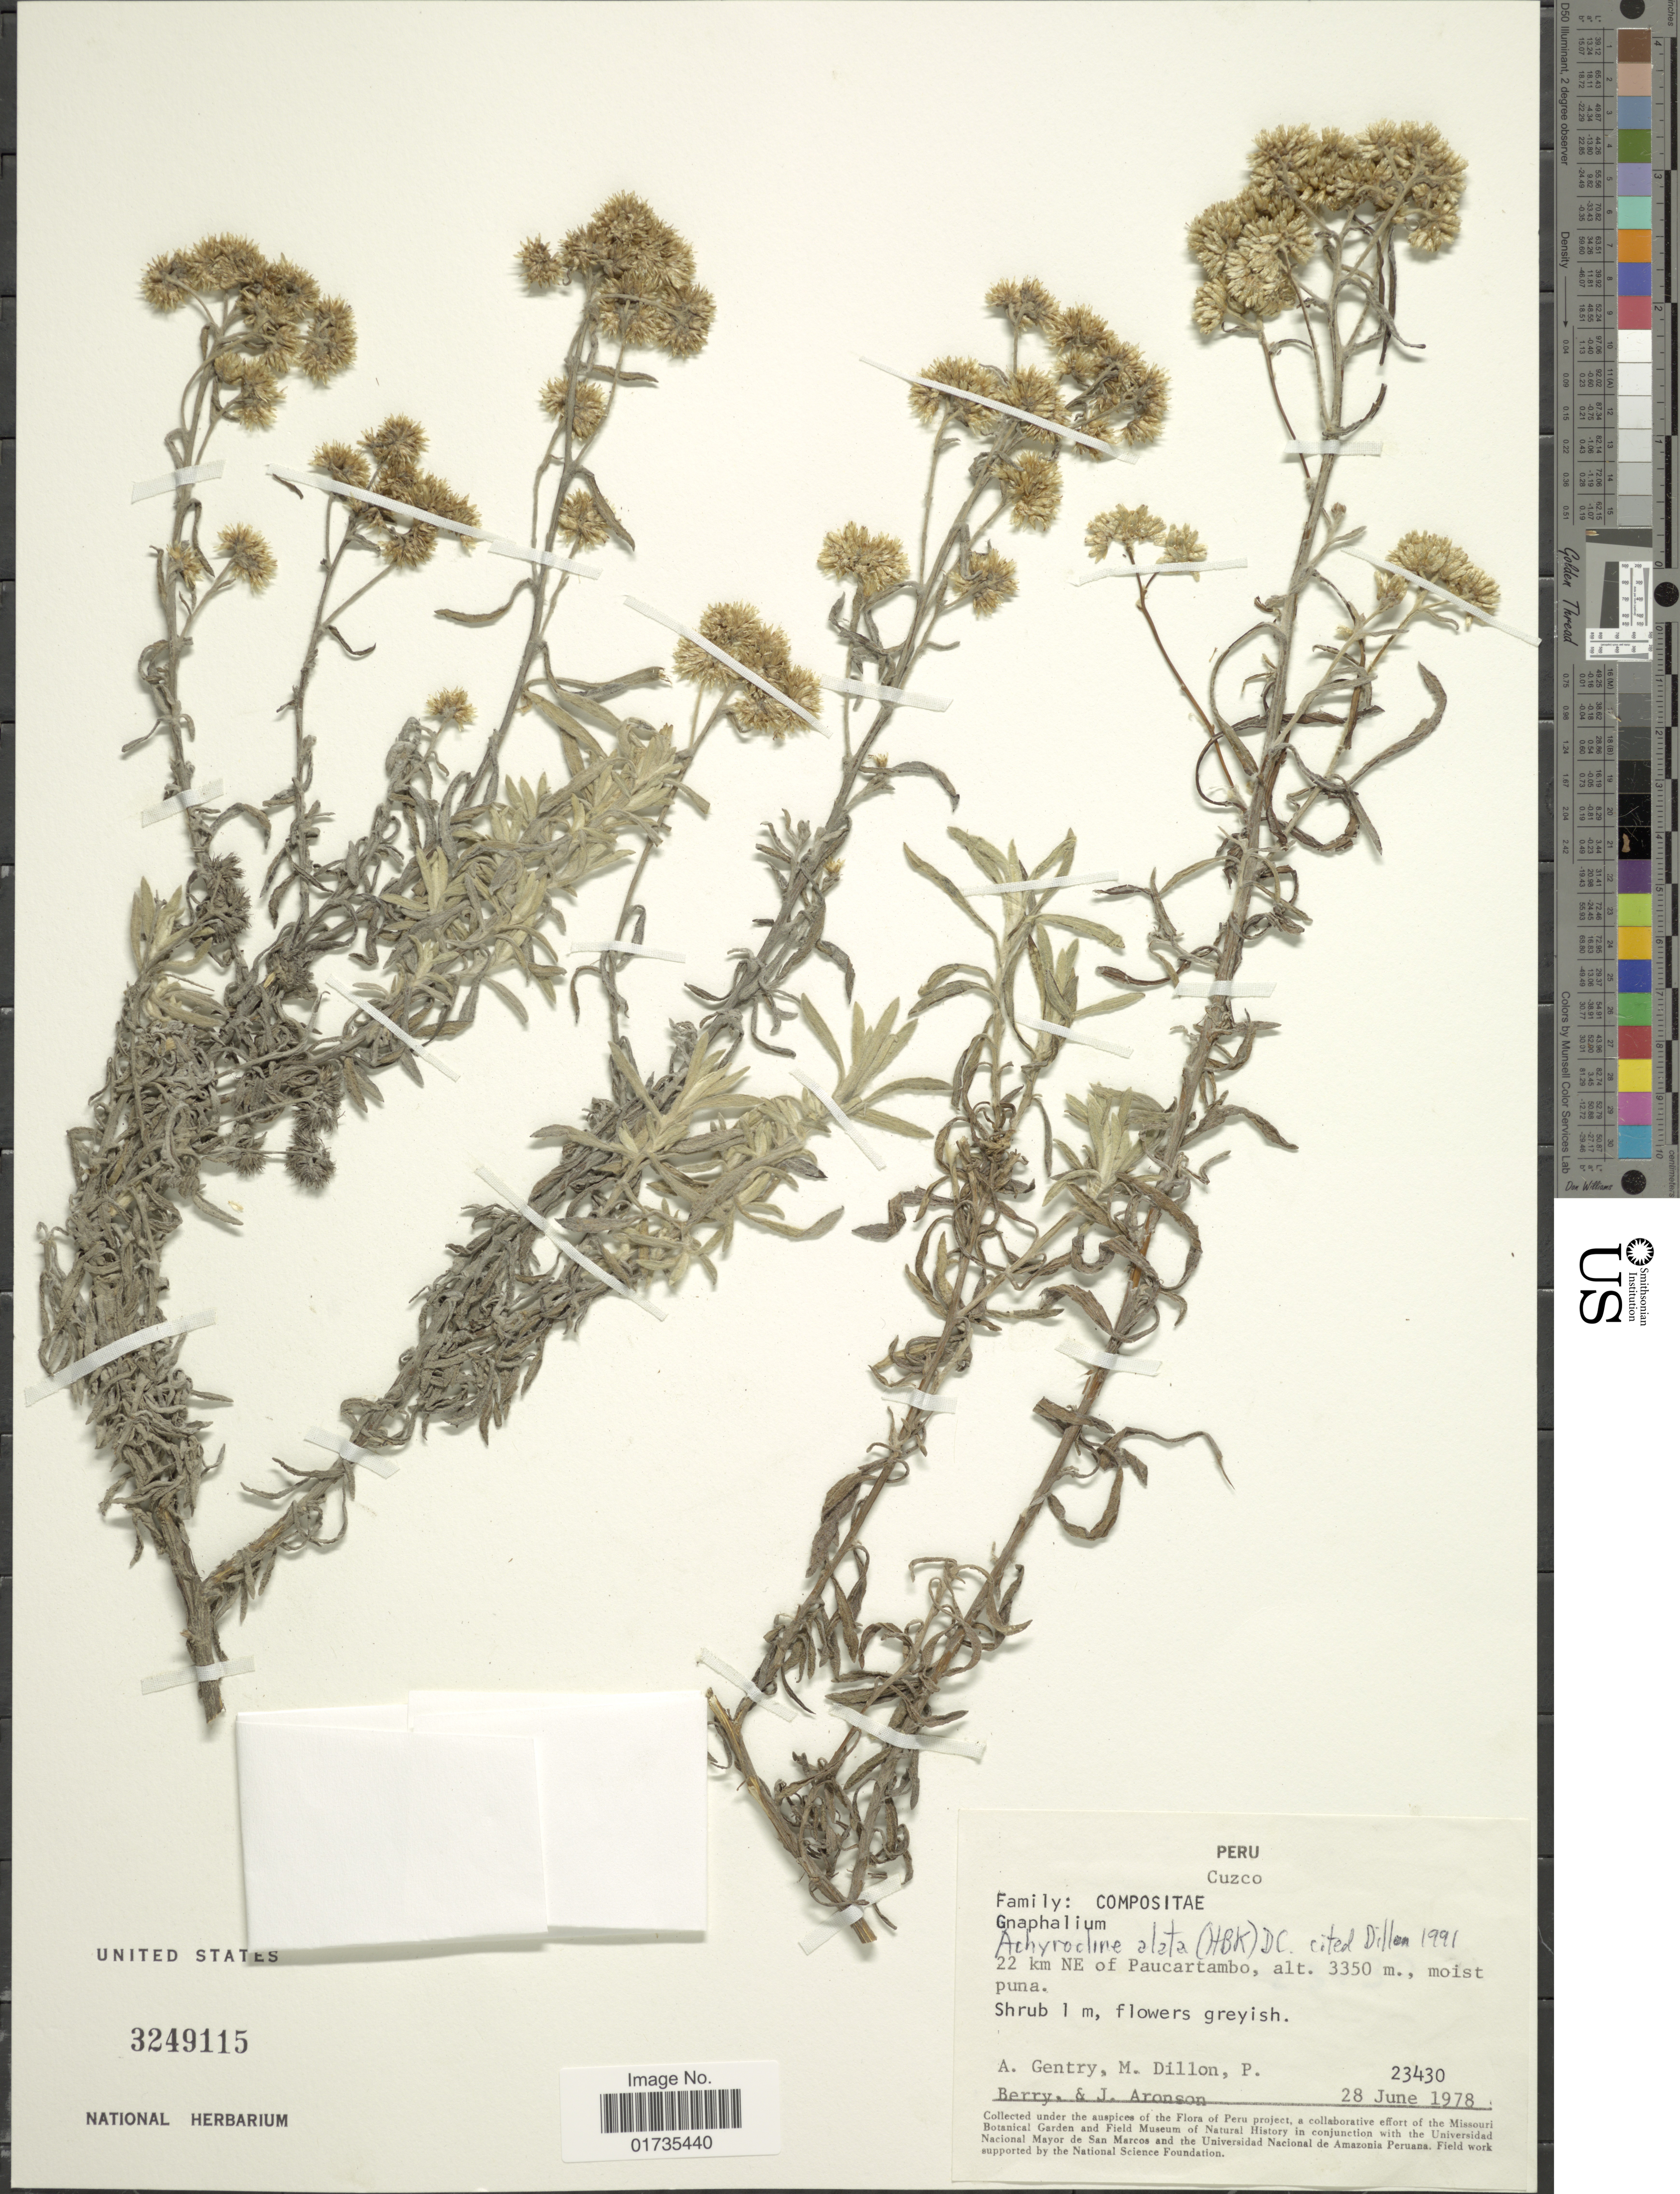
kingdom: Plantae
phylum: Tracheophyta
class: Magnoliopsida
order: Asterales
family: Asteraceae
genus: Achyrocline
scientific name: Achyrocline alata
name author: (Kunth) DC.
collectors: A. H. Gentry, M. O. Dillon, P. Berry & J. Aronson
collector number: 23430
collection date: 1978-06-28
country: Peru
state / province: Cusco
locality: Peru. Cuzco. 22 NE of Paucartambo,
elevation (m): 3350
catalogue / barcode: US 3249115